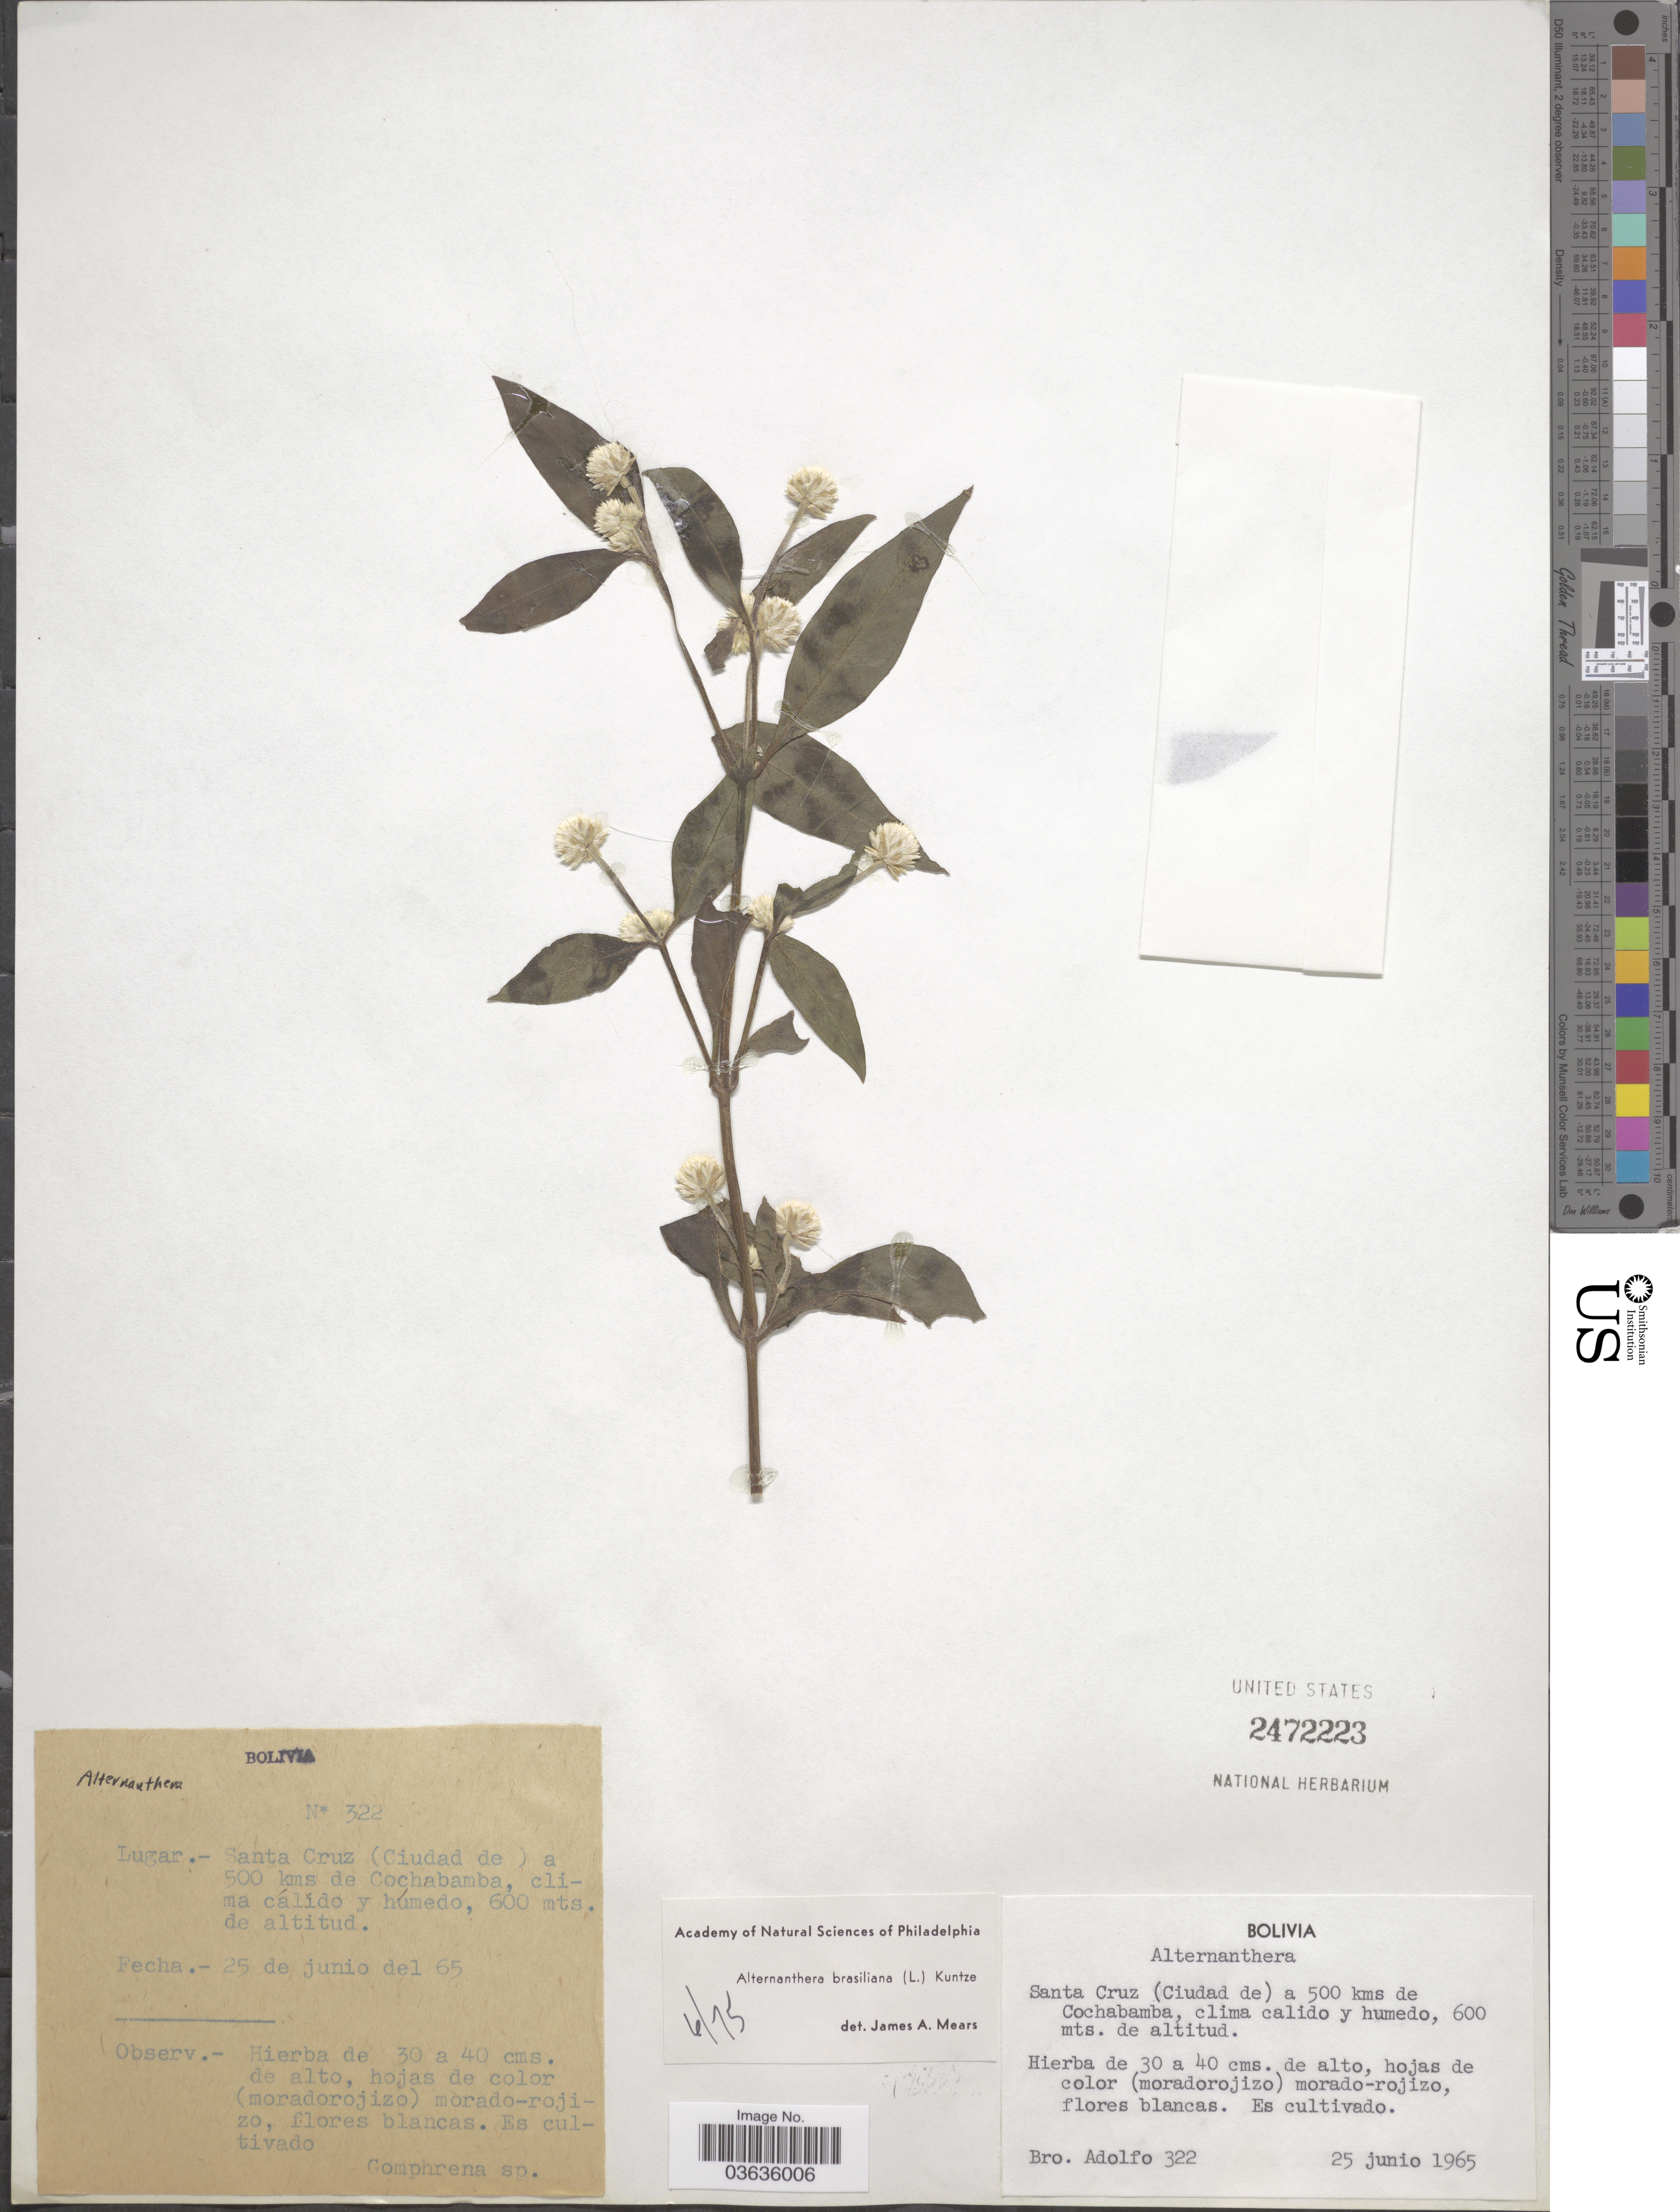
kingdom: Plantae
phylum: Tracheophyta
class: Magnoliopsida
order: Caryophyllales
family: Amaranthaceae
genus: Alternanthera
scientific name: Alternanthera brasiliana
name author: (L.) Kuntze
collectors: Bro. Adolfo M.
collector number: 322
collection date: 1965-06-25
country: Bolivia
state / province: Santa Cruz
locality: Santa Cruz (Ciudad de) a 500 kms de Cochabamba.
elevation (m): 600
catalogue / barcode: US 2472223